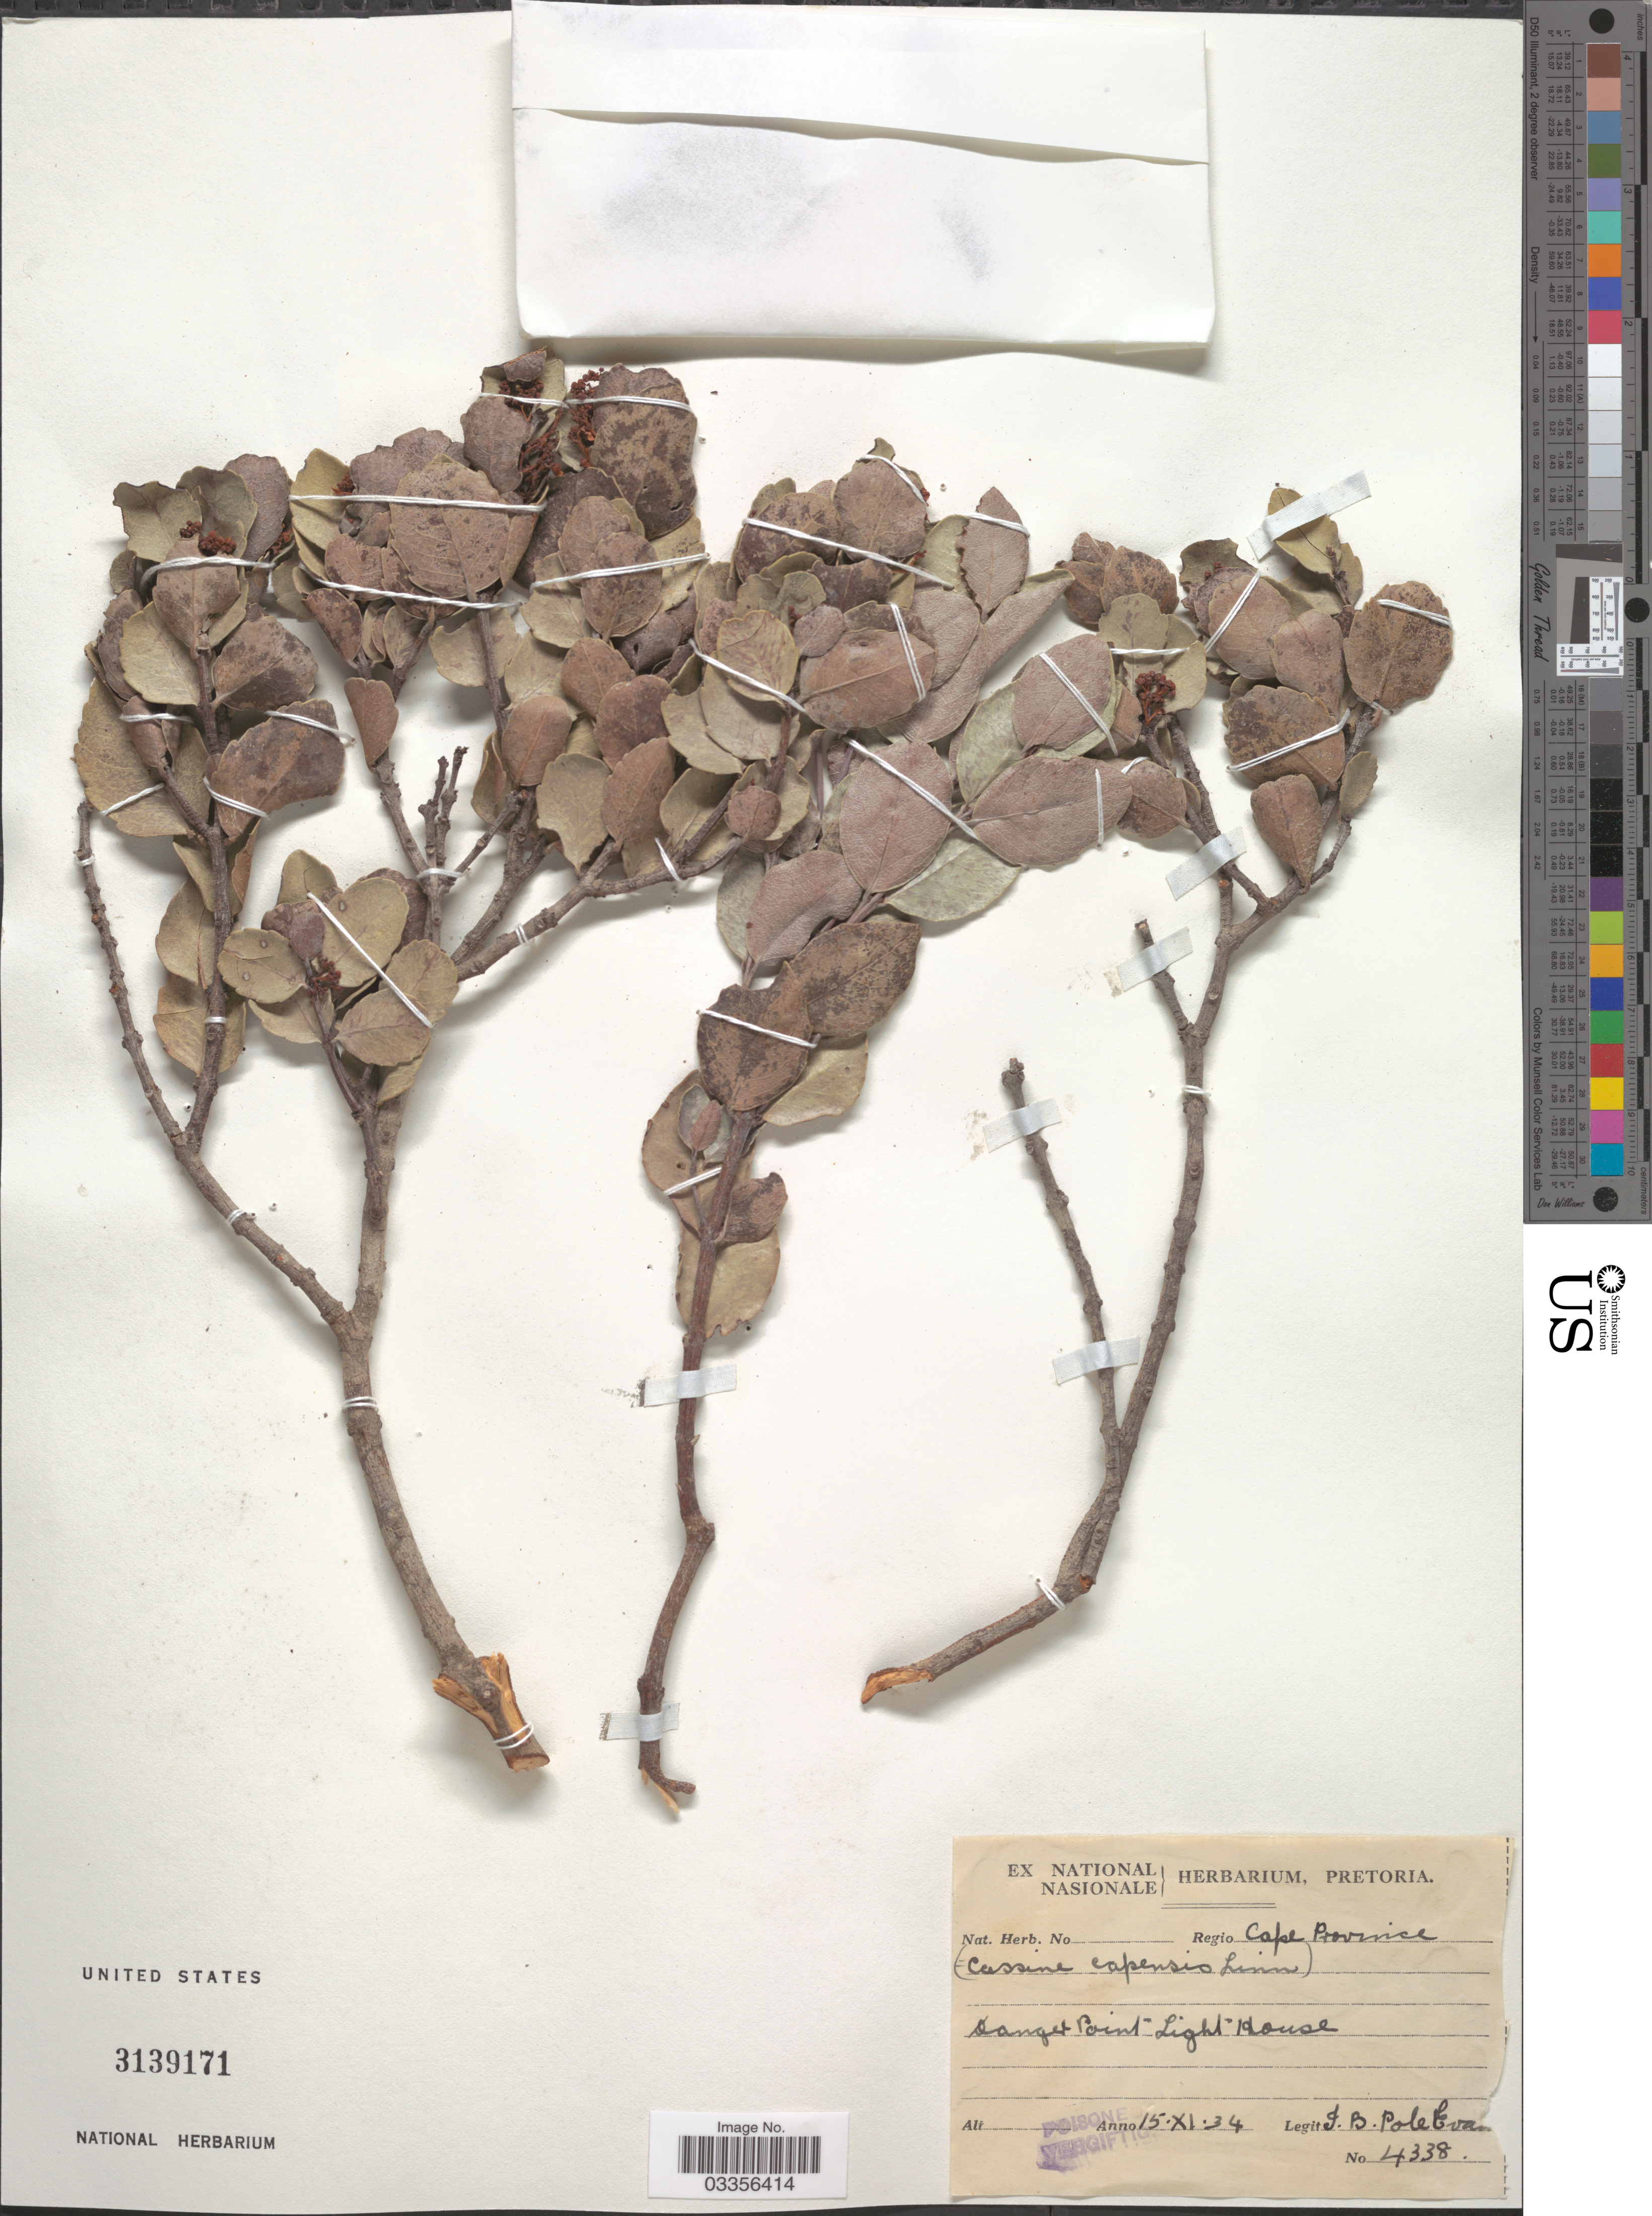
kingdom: Plantae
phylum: Tracheophyta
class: Magnoliopsida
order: Celastrales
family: Celastraceae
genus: Cassine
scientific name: Cassine capensis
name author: L.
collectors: I. B. Pole-Evans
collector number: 4338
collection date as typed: Transcribed d/m/y: 15/11/34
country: South Africa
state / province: Western Cape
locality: Danger Point Light House.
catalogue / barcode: US 3139171